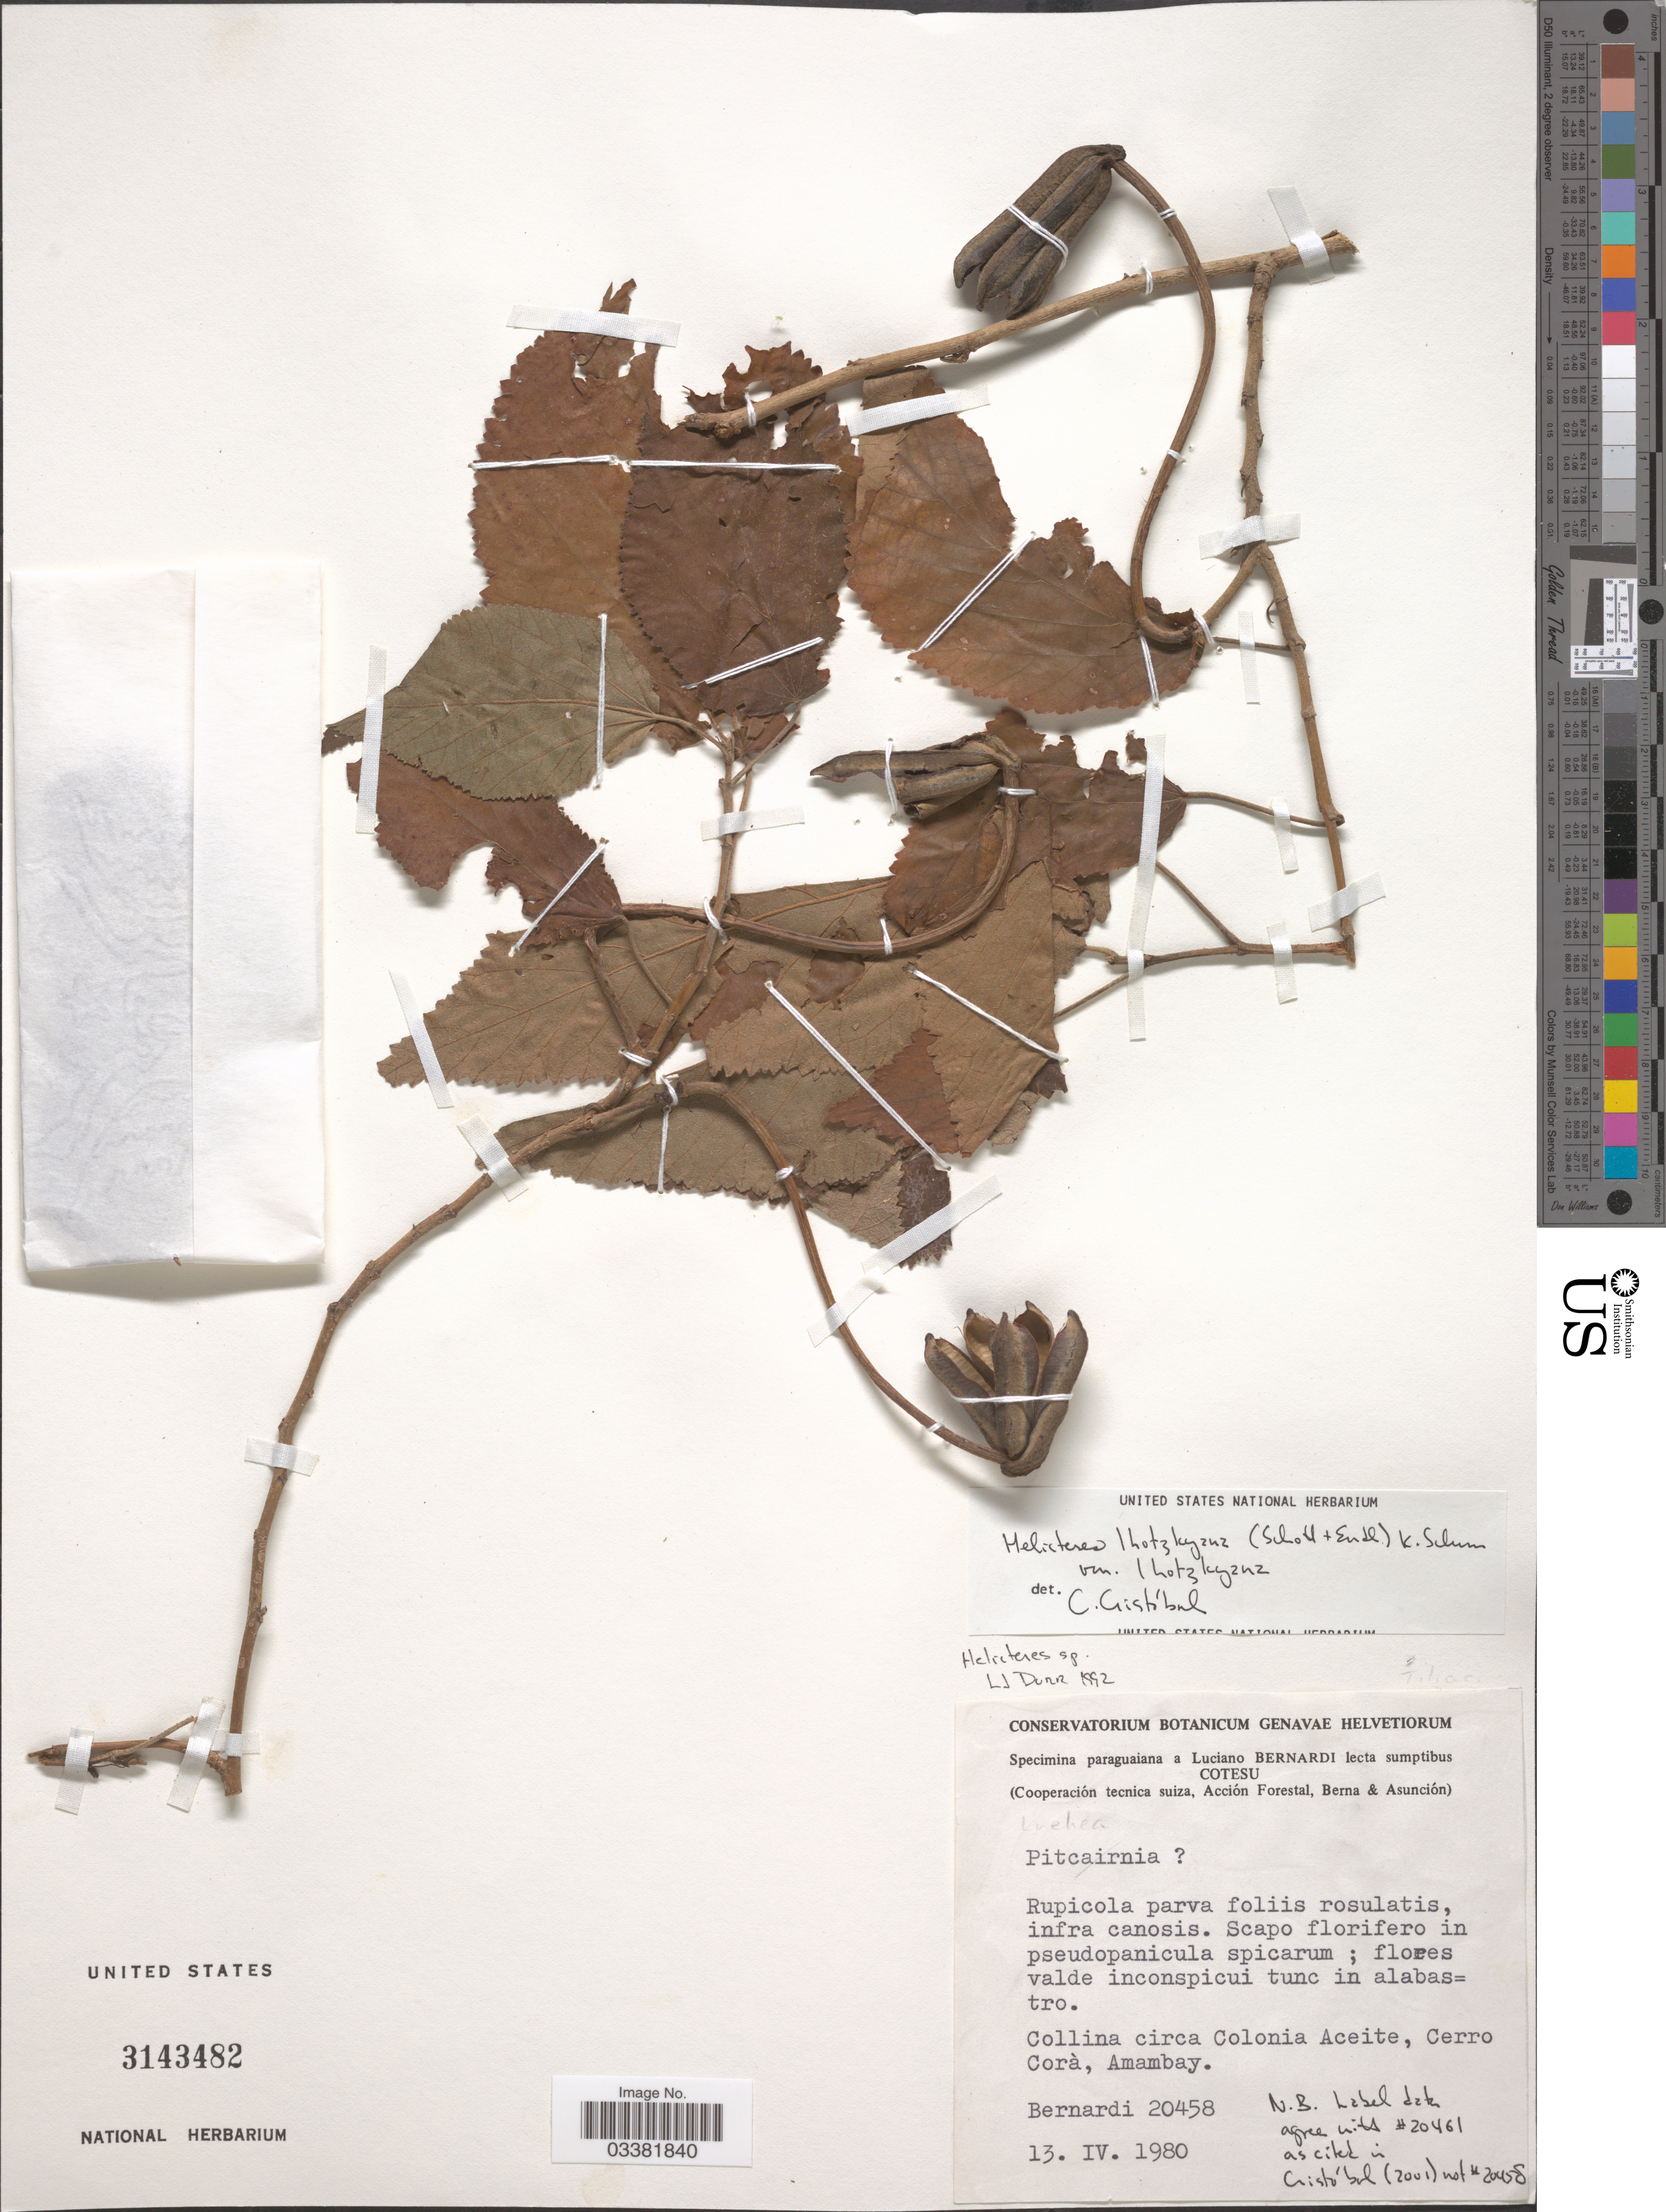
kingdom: Plantae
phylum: Tracheophyta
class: Magnoliopsida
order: Malvales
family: Malvaceae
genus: Helicteres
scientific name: Helicteres lhotzkyana var. lhotzkyana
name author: K. Schum.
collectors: L. Bernardi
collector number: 20458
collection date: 1980-04-13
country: Paraguay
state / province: Amambay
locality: Collina circa Colonia Aceite, Cerro Corà.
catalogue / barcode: US 3143482